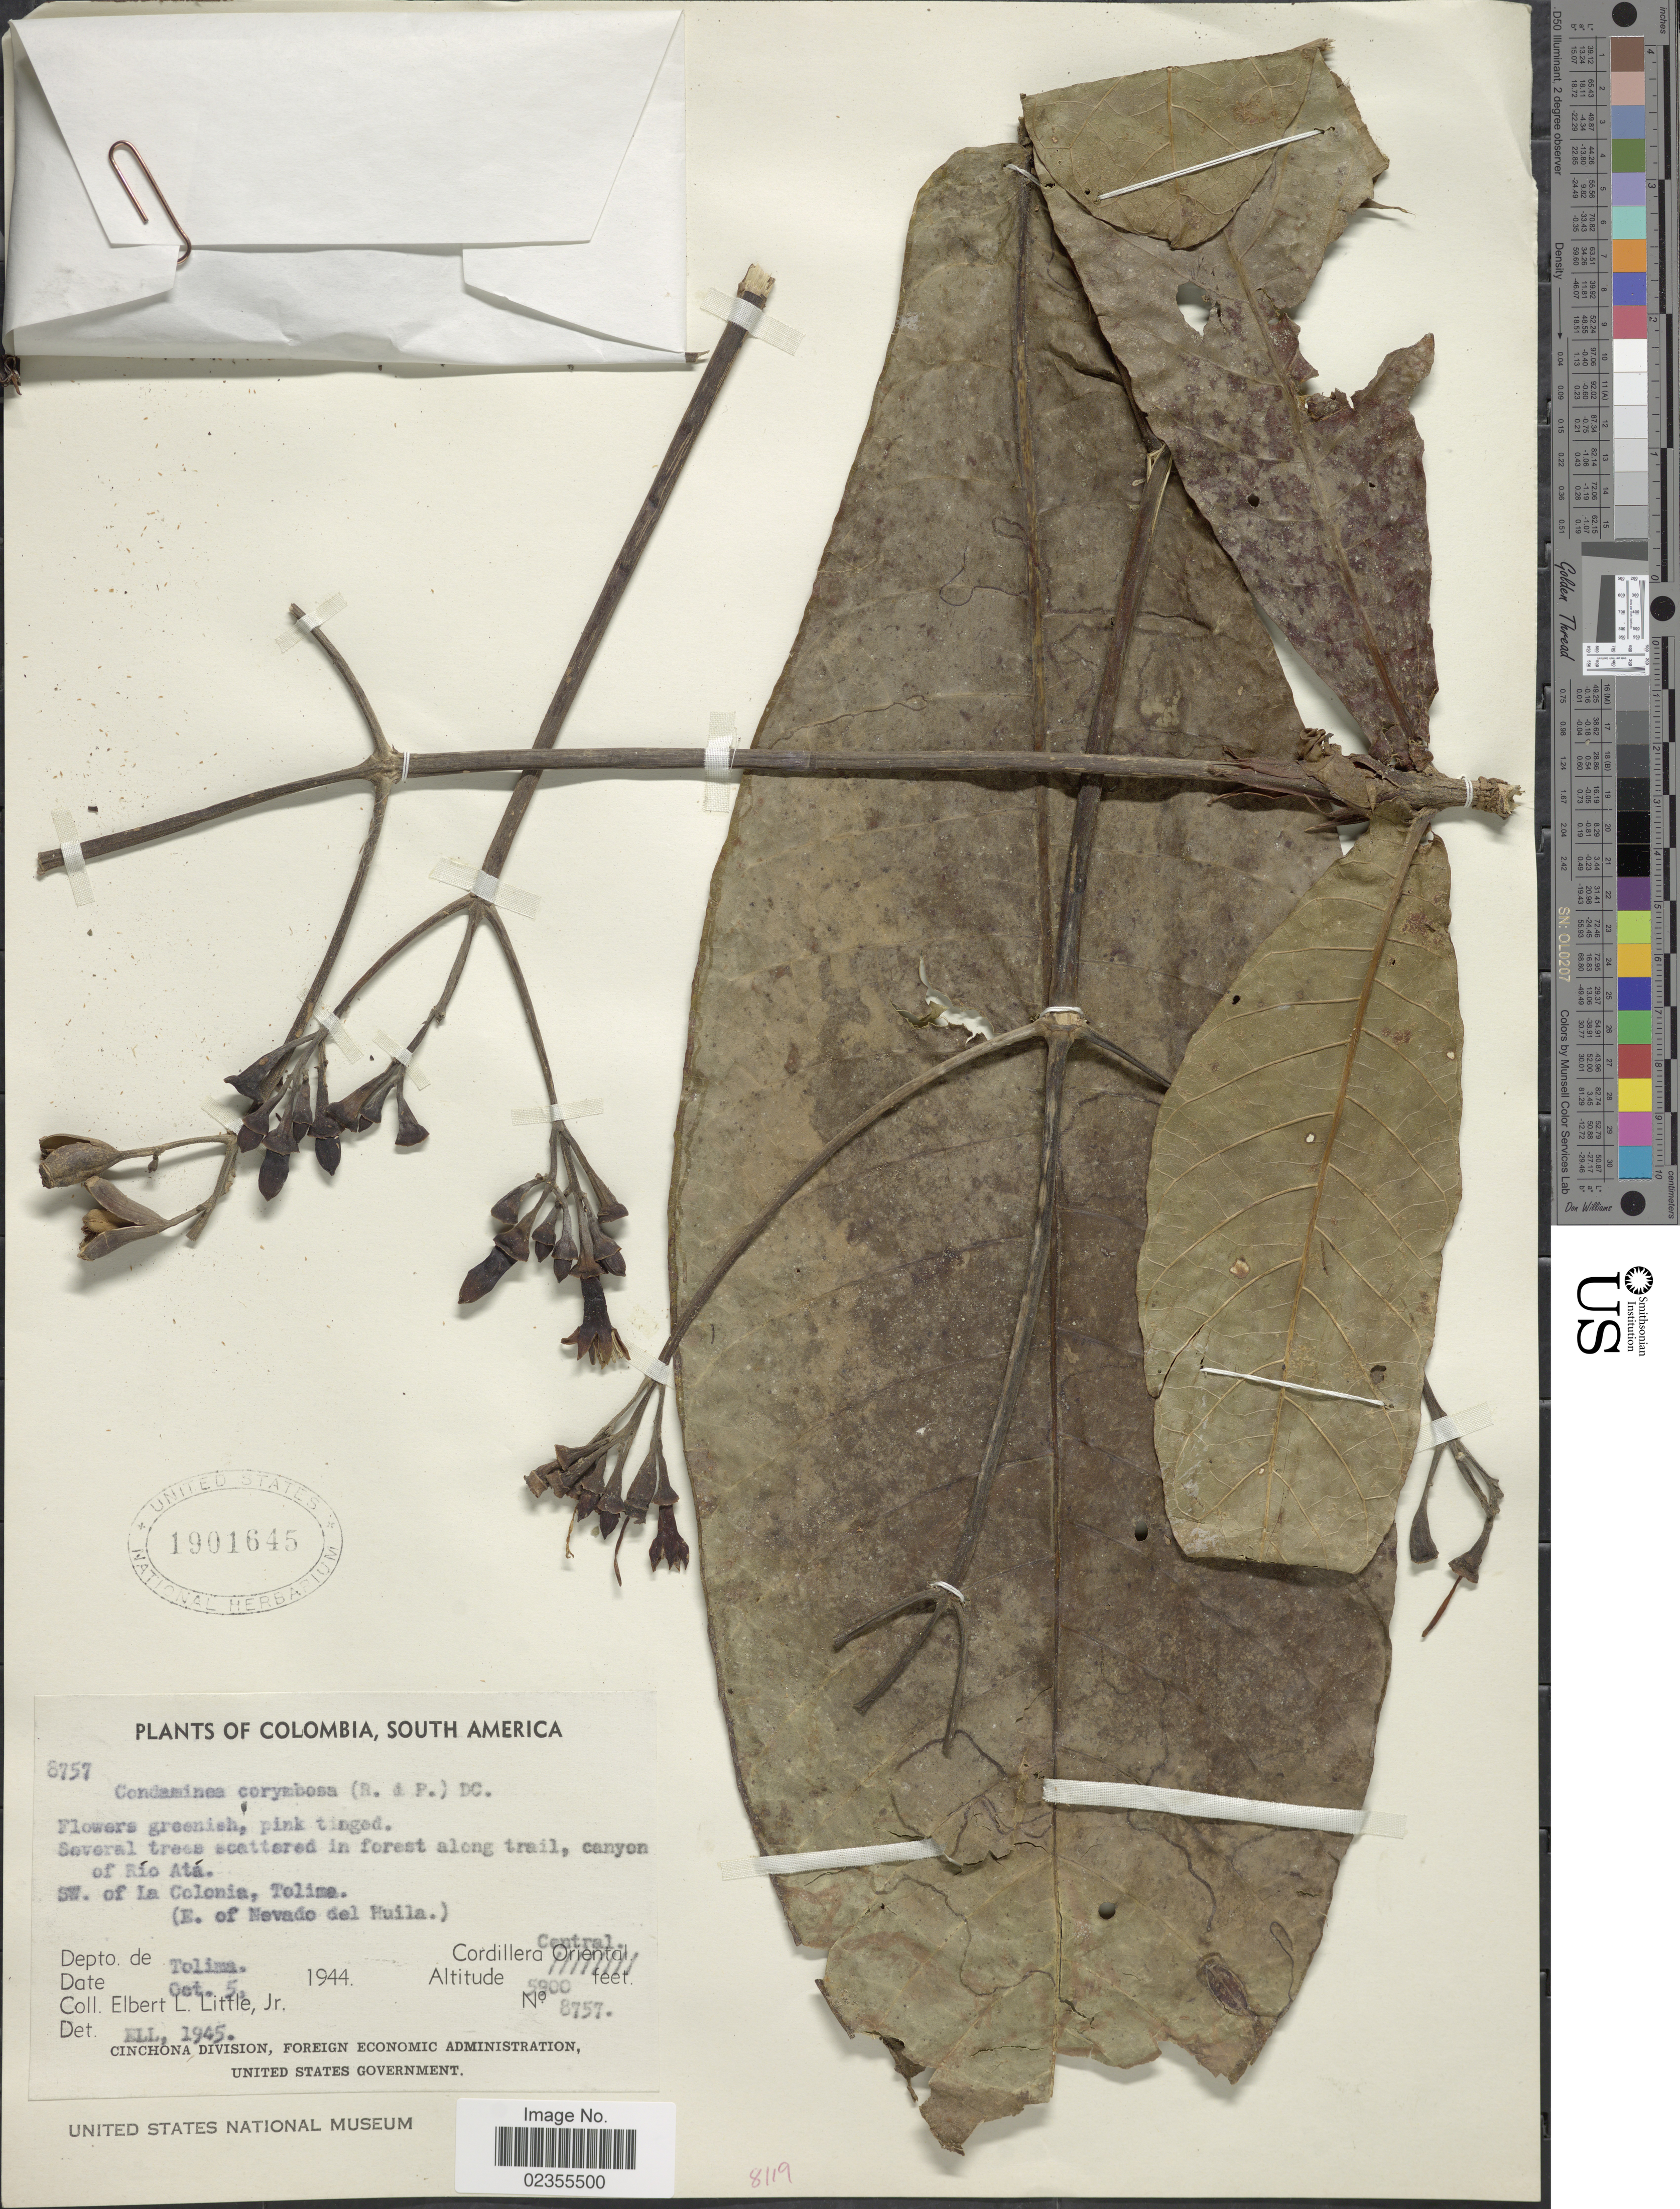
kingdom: Plantae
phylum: Tracheophyta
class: Magnoliopsida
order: Gentianales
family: Rubiaceae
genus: Condaminea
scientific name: Condaminea corymbosa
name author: (Ruiz & Pav.) DC.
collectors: E. L. Little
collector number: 8757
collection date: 1944-10-05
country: Colombia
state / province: Tolima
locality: Along trail, canyon of Rio Ata. SW. of La Colonia, Tolima (E. of Nevado del Huila) Cordillera Central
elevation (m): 1798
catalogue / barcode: US 1901645